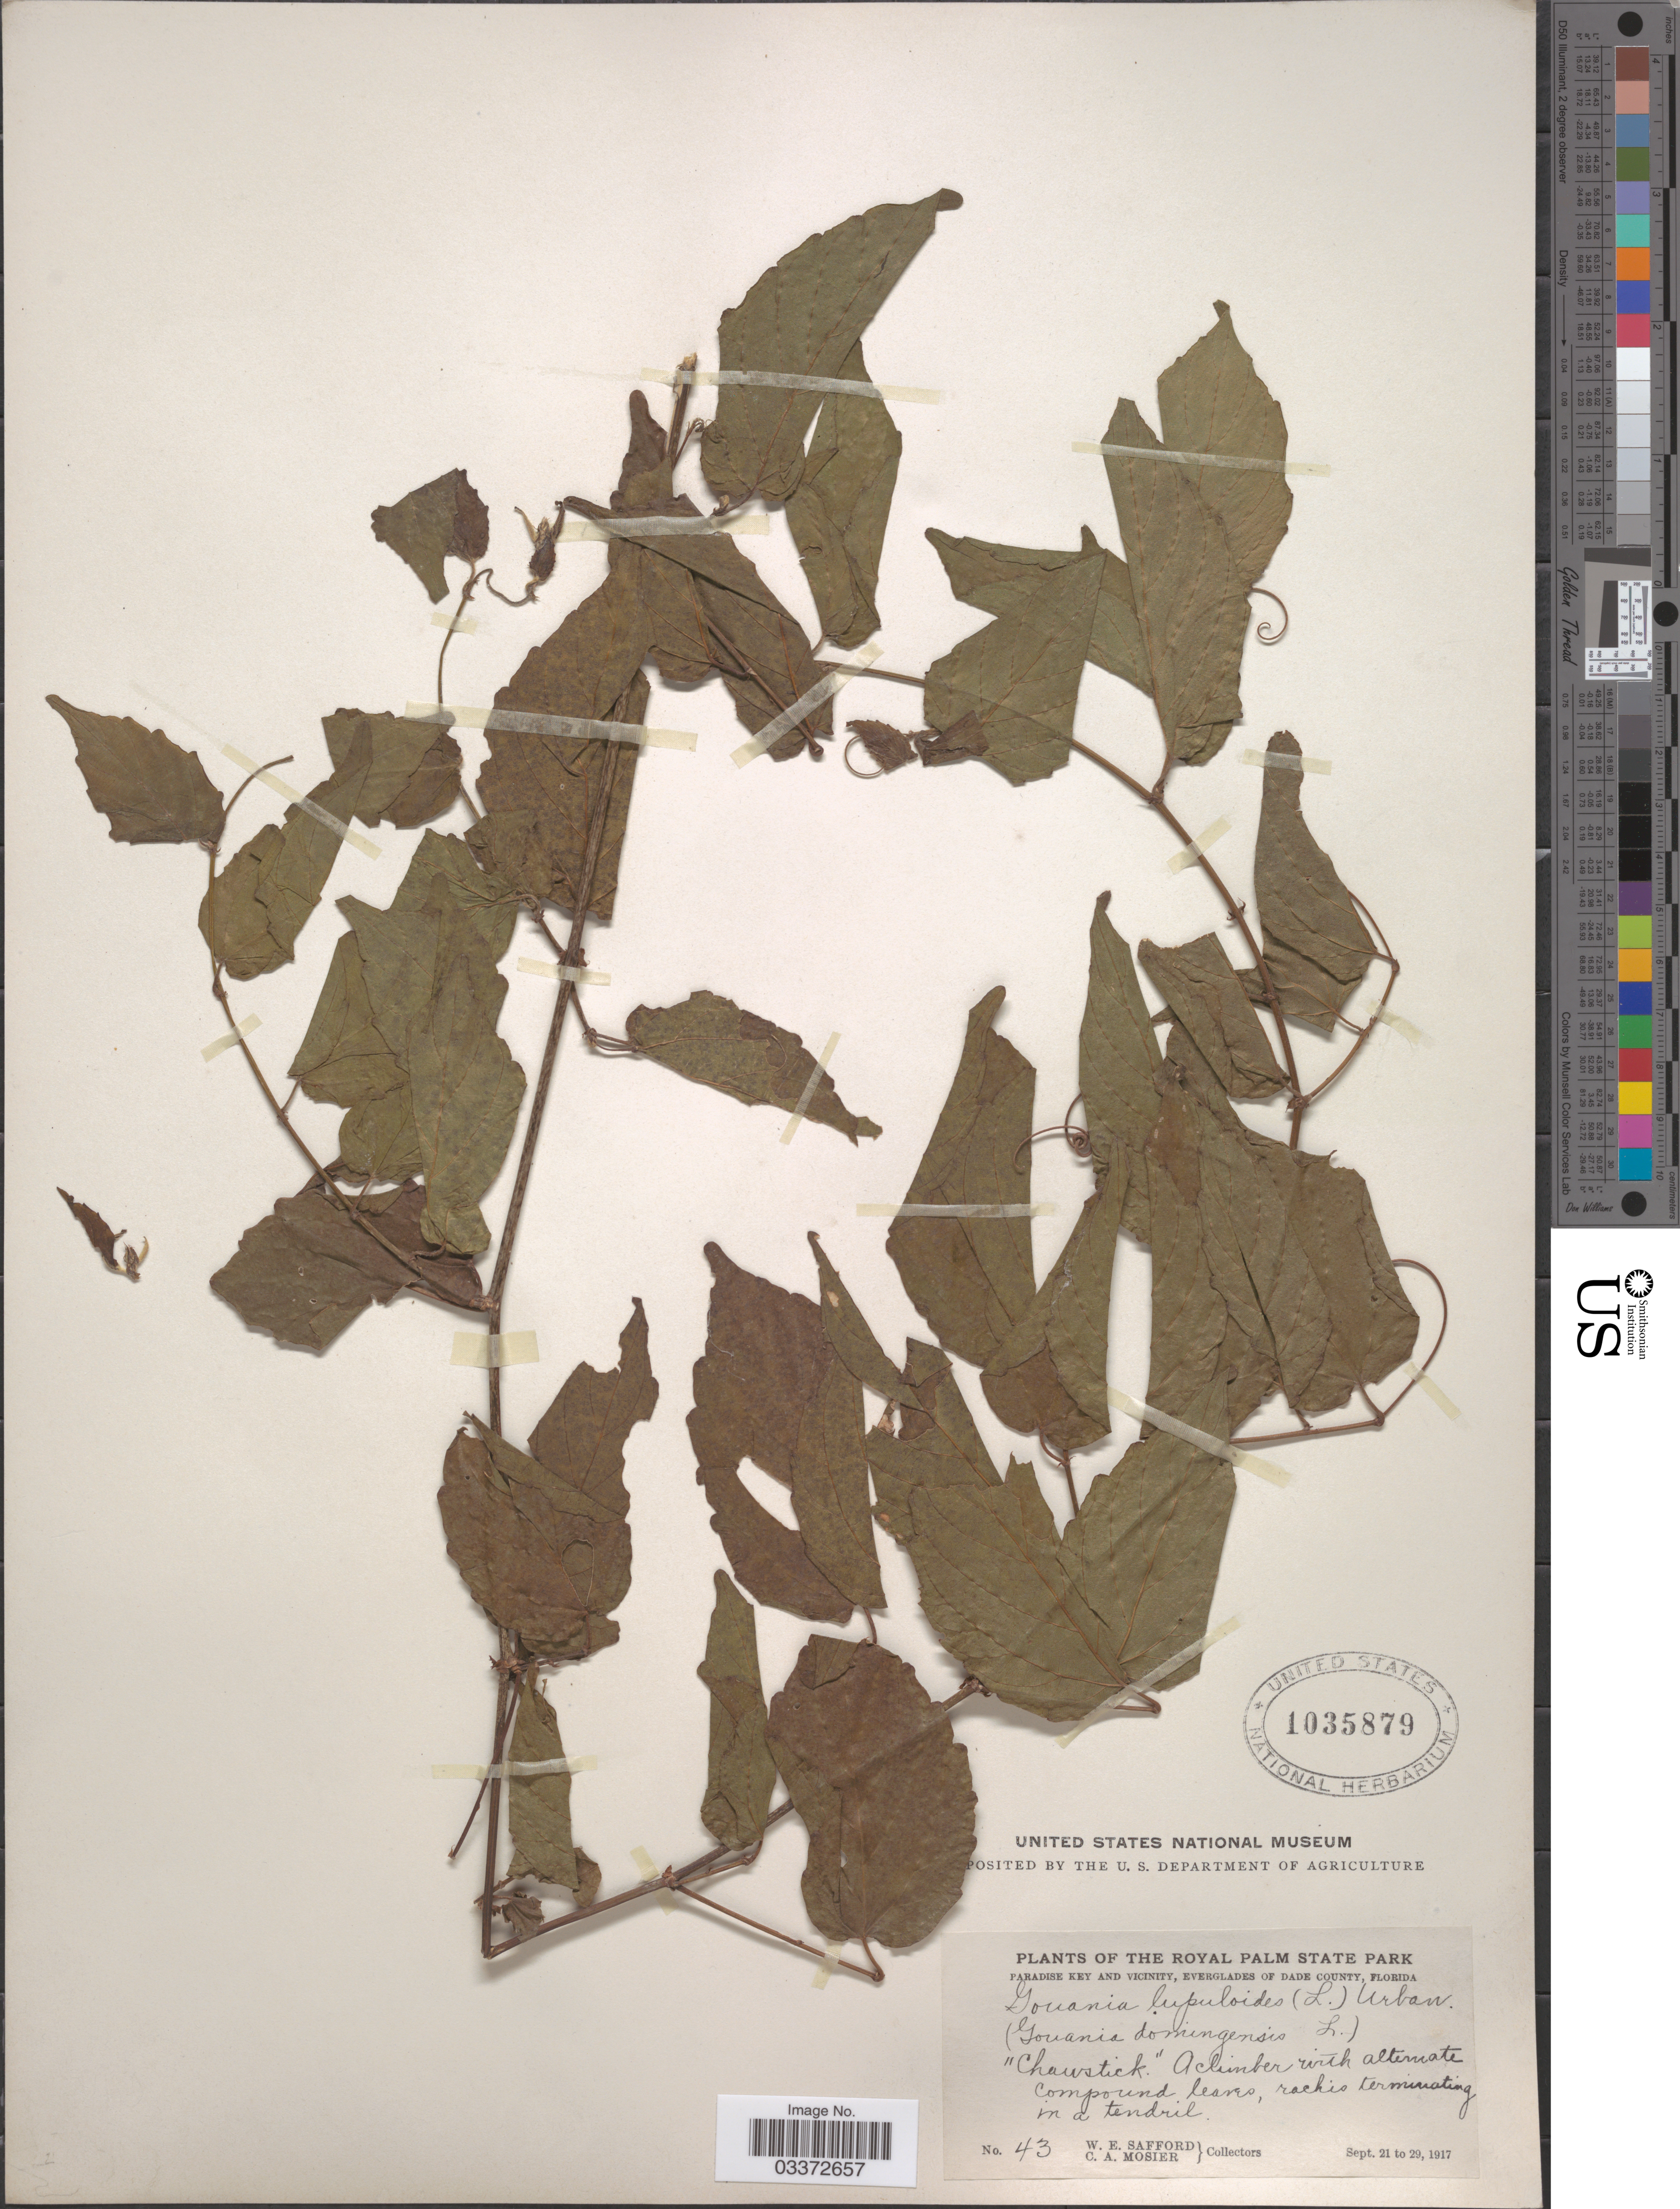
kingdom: Plantae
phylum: Tracheophyta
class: Magnoliopsida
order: Rosales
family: Rhamnaceae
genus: Gouania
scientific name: Gouania lupuloides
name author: (L.) Urb.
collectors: W. E. Safford & C. A. Mosier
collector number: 43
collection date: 1917-09-21/1917-09-29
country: United States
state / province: Florida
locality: The Royal Palm State Park. Paradise Key and vicinity, Everglades of Dade County.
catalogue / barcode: US 1035879